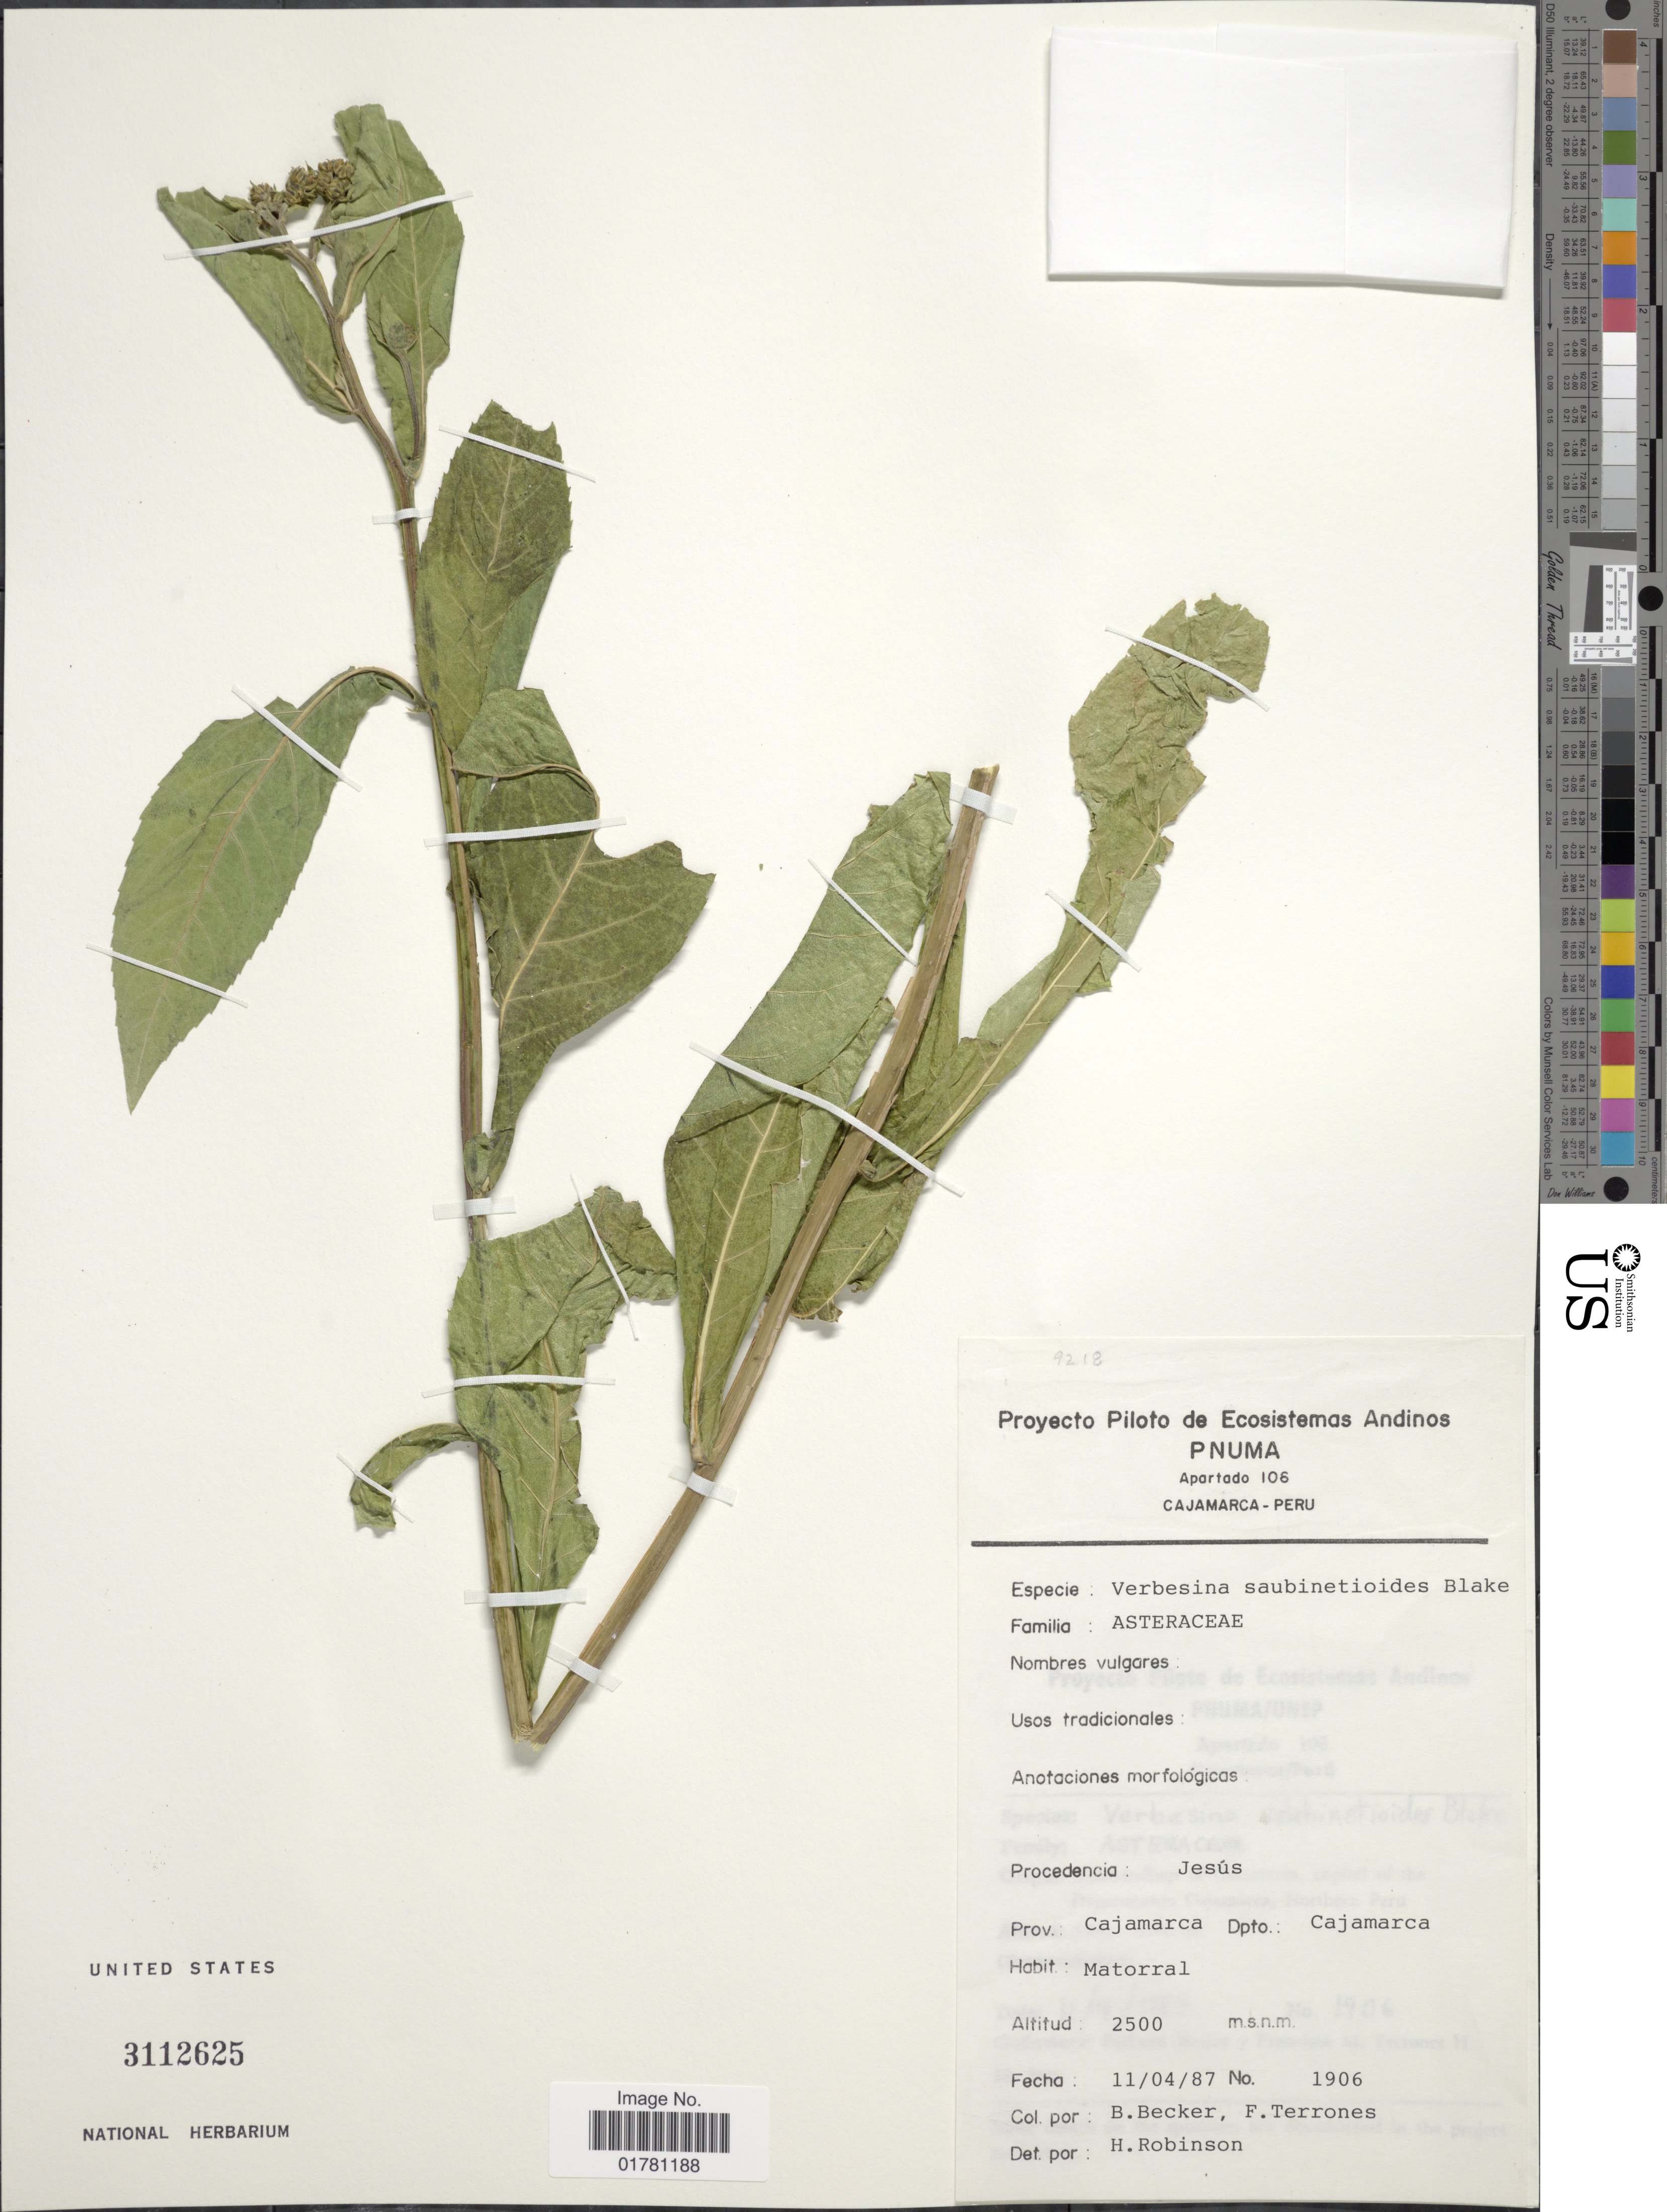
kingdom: Plantae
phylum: Tracheophyta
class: Magnoliopsida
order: Asterales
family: Asteraceae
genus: Verbesina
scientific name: Verbesina saubinetioides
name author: S.F. Blake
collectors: B. Becker & F. Terrones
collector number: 1906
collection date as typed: Transcribed d/m/y: 11/4/87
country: Peru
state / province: Cajamarca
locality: Jesús, Dpto Cajamarca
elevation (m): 2500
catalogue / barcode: US 3112625